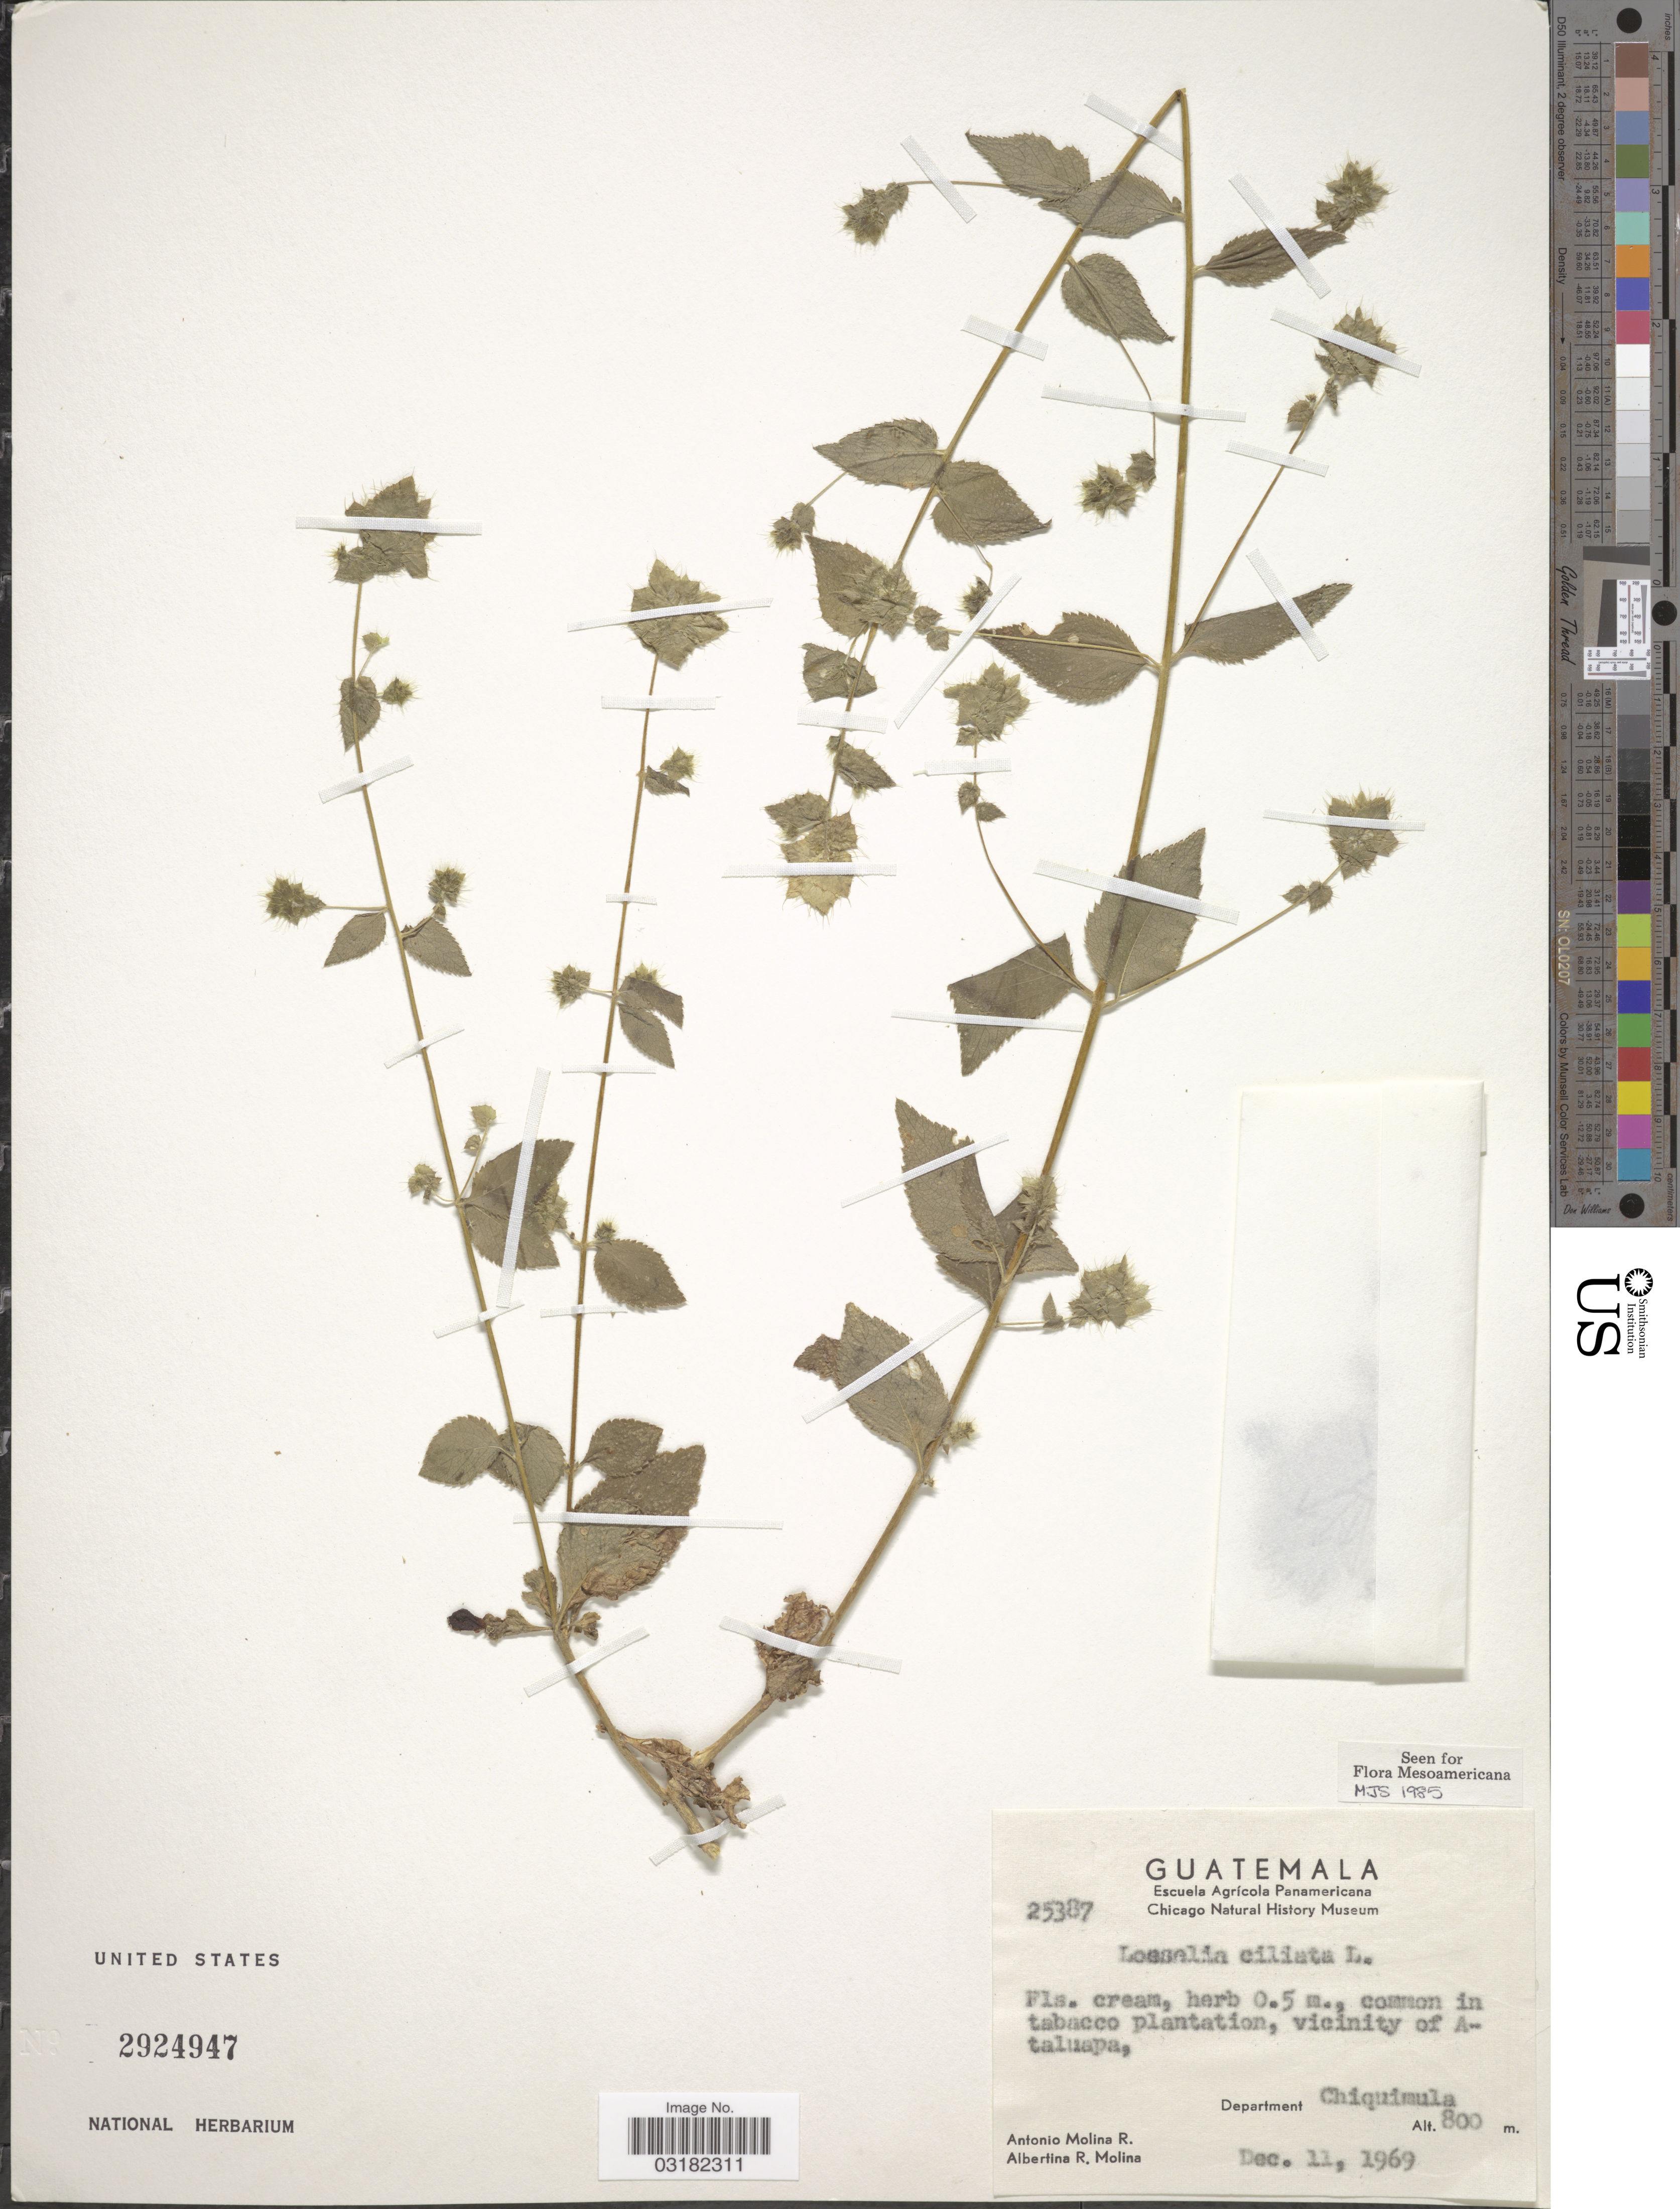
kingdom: Plantae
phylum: Tracheophyta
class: Magnoliopsida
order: Ericales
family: Polemoniaceae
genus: Loeselia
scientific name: Loeselia ciliata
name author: L.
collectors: A. Molina R. & A. R. Molina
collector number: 25387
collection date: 1969-12-11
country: Guatemala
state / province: Chiquimula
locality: Common in tabacco plantation, vicinity of Ataluapa. Department Chiquimula.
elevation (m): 800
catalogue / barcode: US 2924947